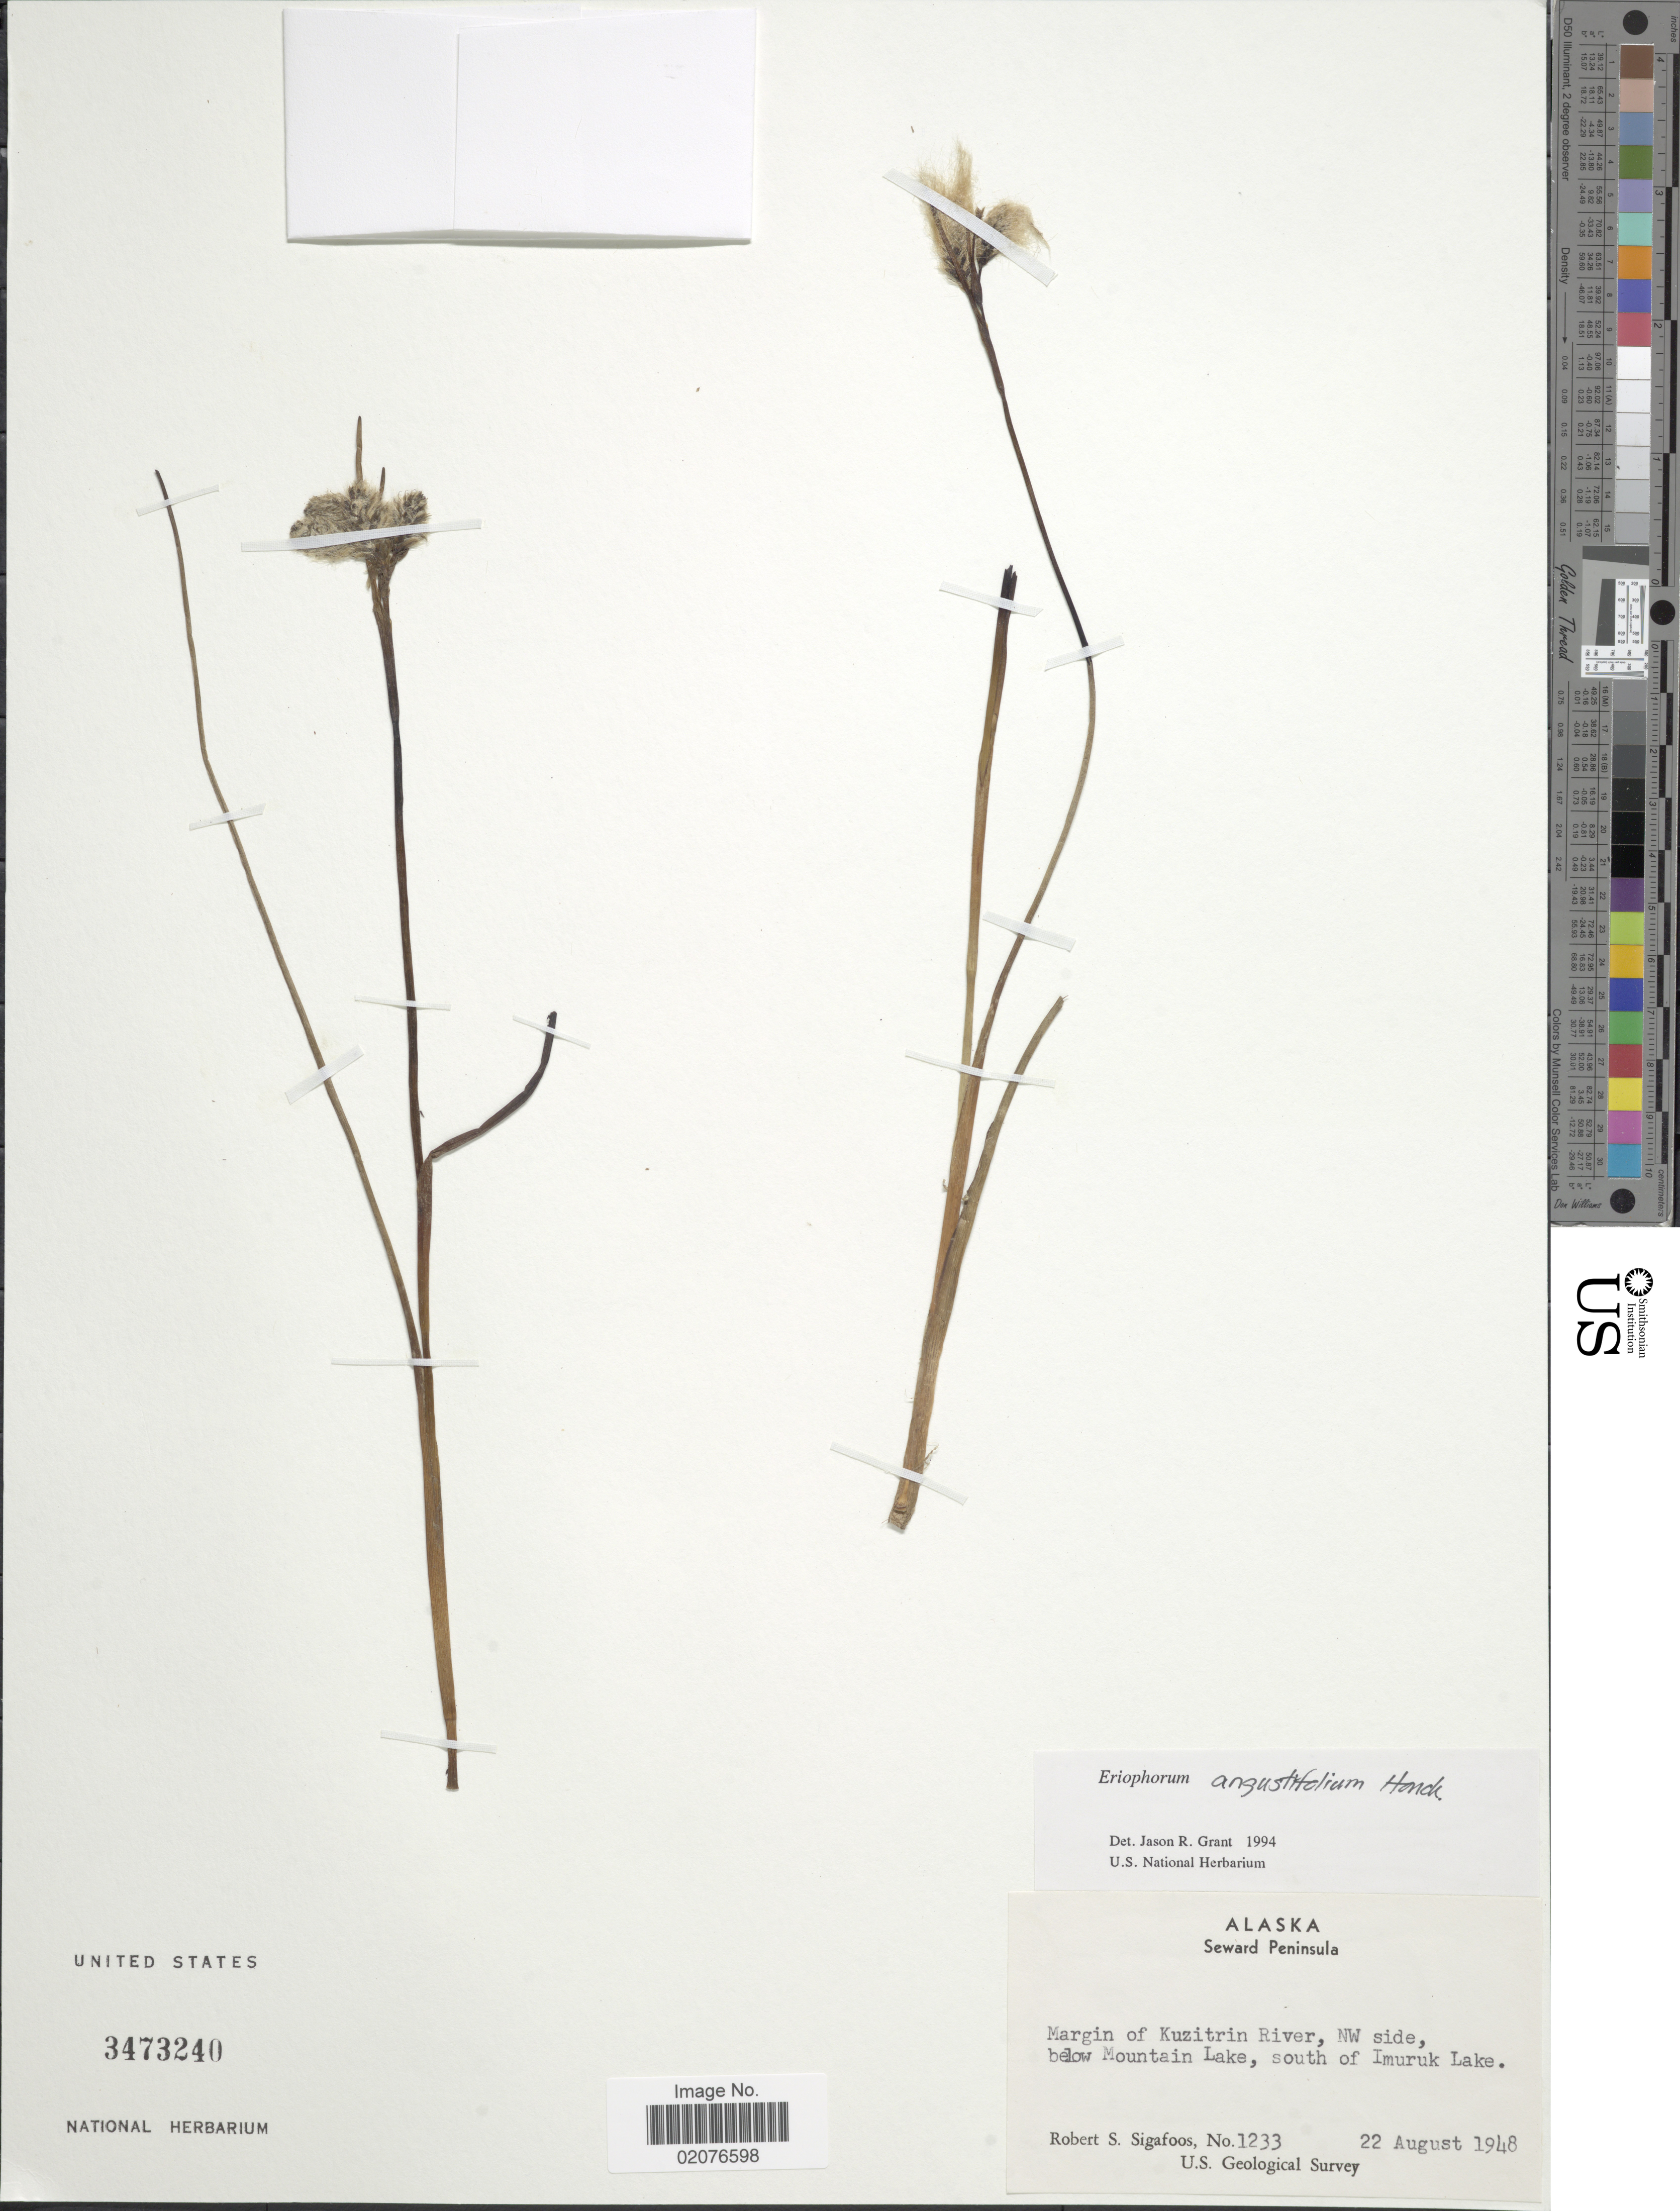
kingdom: Plantae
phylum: Tracheophyta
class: Liliopsida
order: Poales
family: Cyperaceae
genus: Eriophorum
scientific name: Eriophorum angustifolium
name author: Honck.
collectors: R. Sigafoos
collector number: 1233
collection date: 1948-08-22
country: United States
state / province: Alaska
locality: Seward Peninsula, Margin of Kuzitrin River, NW side below Mountain Lake, south of Imuruk Lake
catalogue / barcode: US 3473240